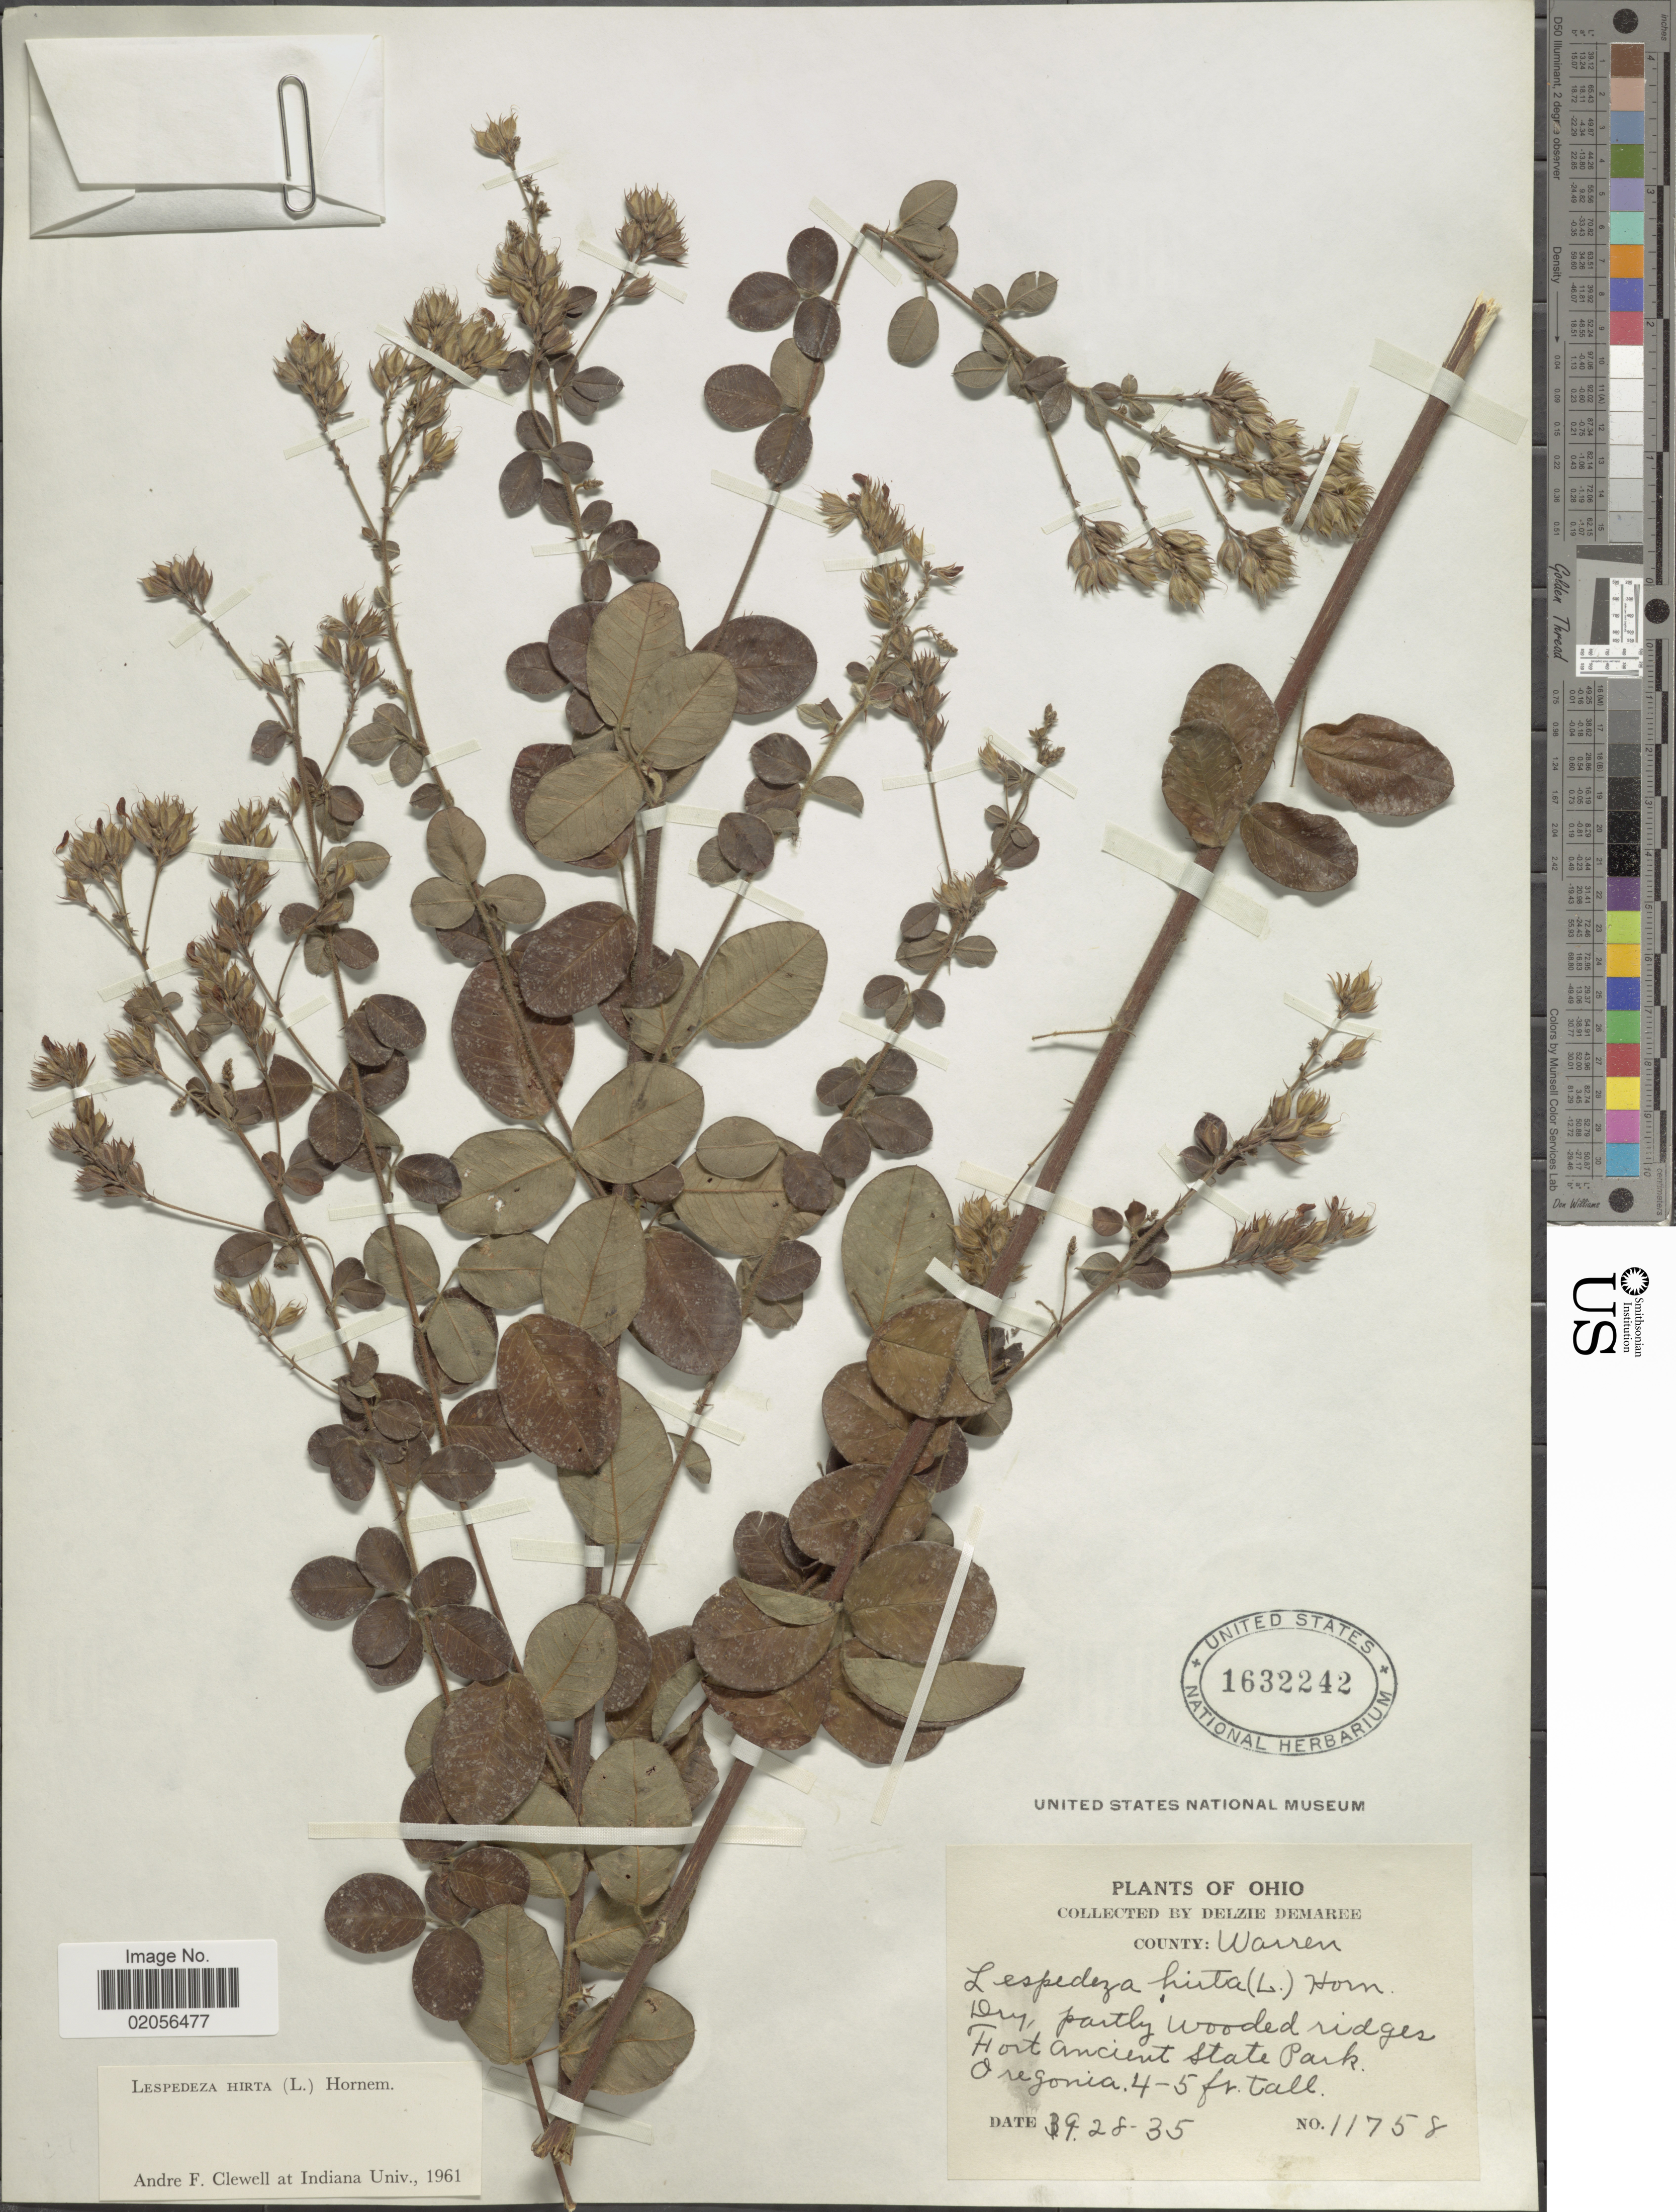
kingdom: Plantae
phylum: Tracheophyta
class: Magnoliopsida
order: Fabales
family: Fabaceae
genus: Lespedeza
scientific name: Lespedeza hirta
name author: (L.) Hornem.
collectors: D. Demaree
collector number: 11758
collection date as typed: Transcribed d/m/y: 28/9/35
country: United States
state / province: Ohio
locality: County: Warren, Dry, partly wooded ridges, Hort ancient state Park, Oregonia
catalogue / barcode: US 1632242